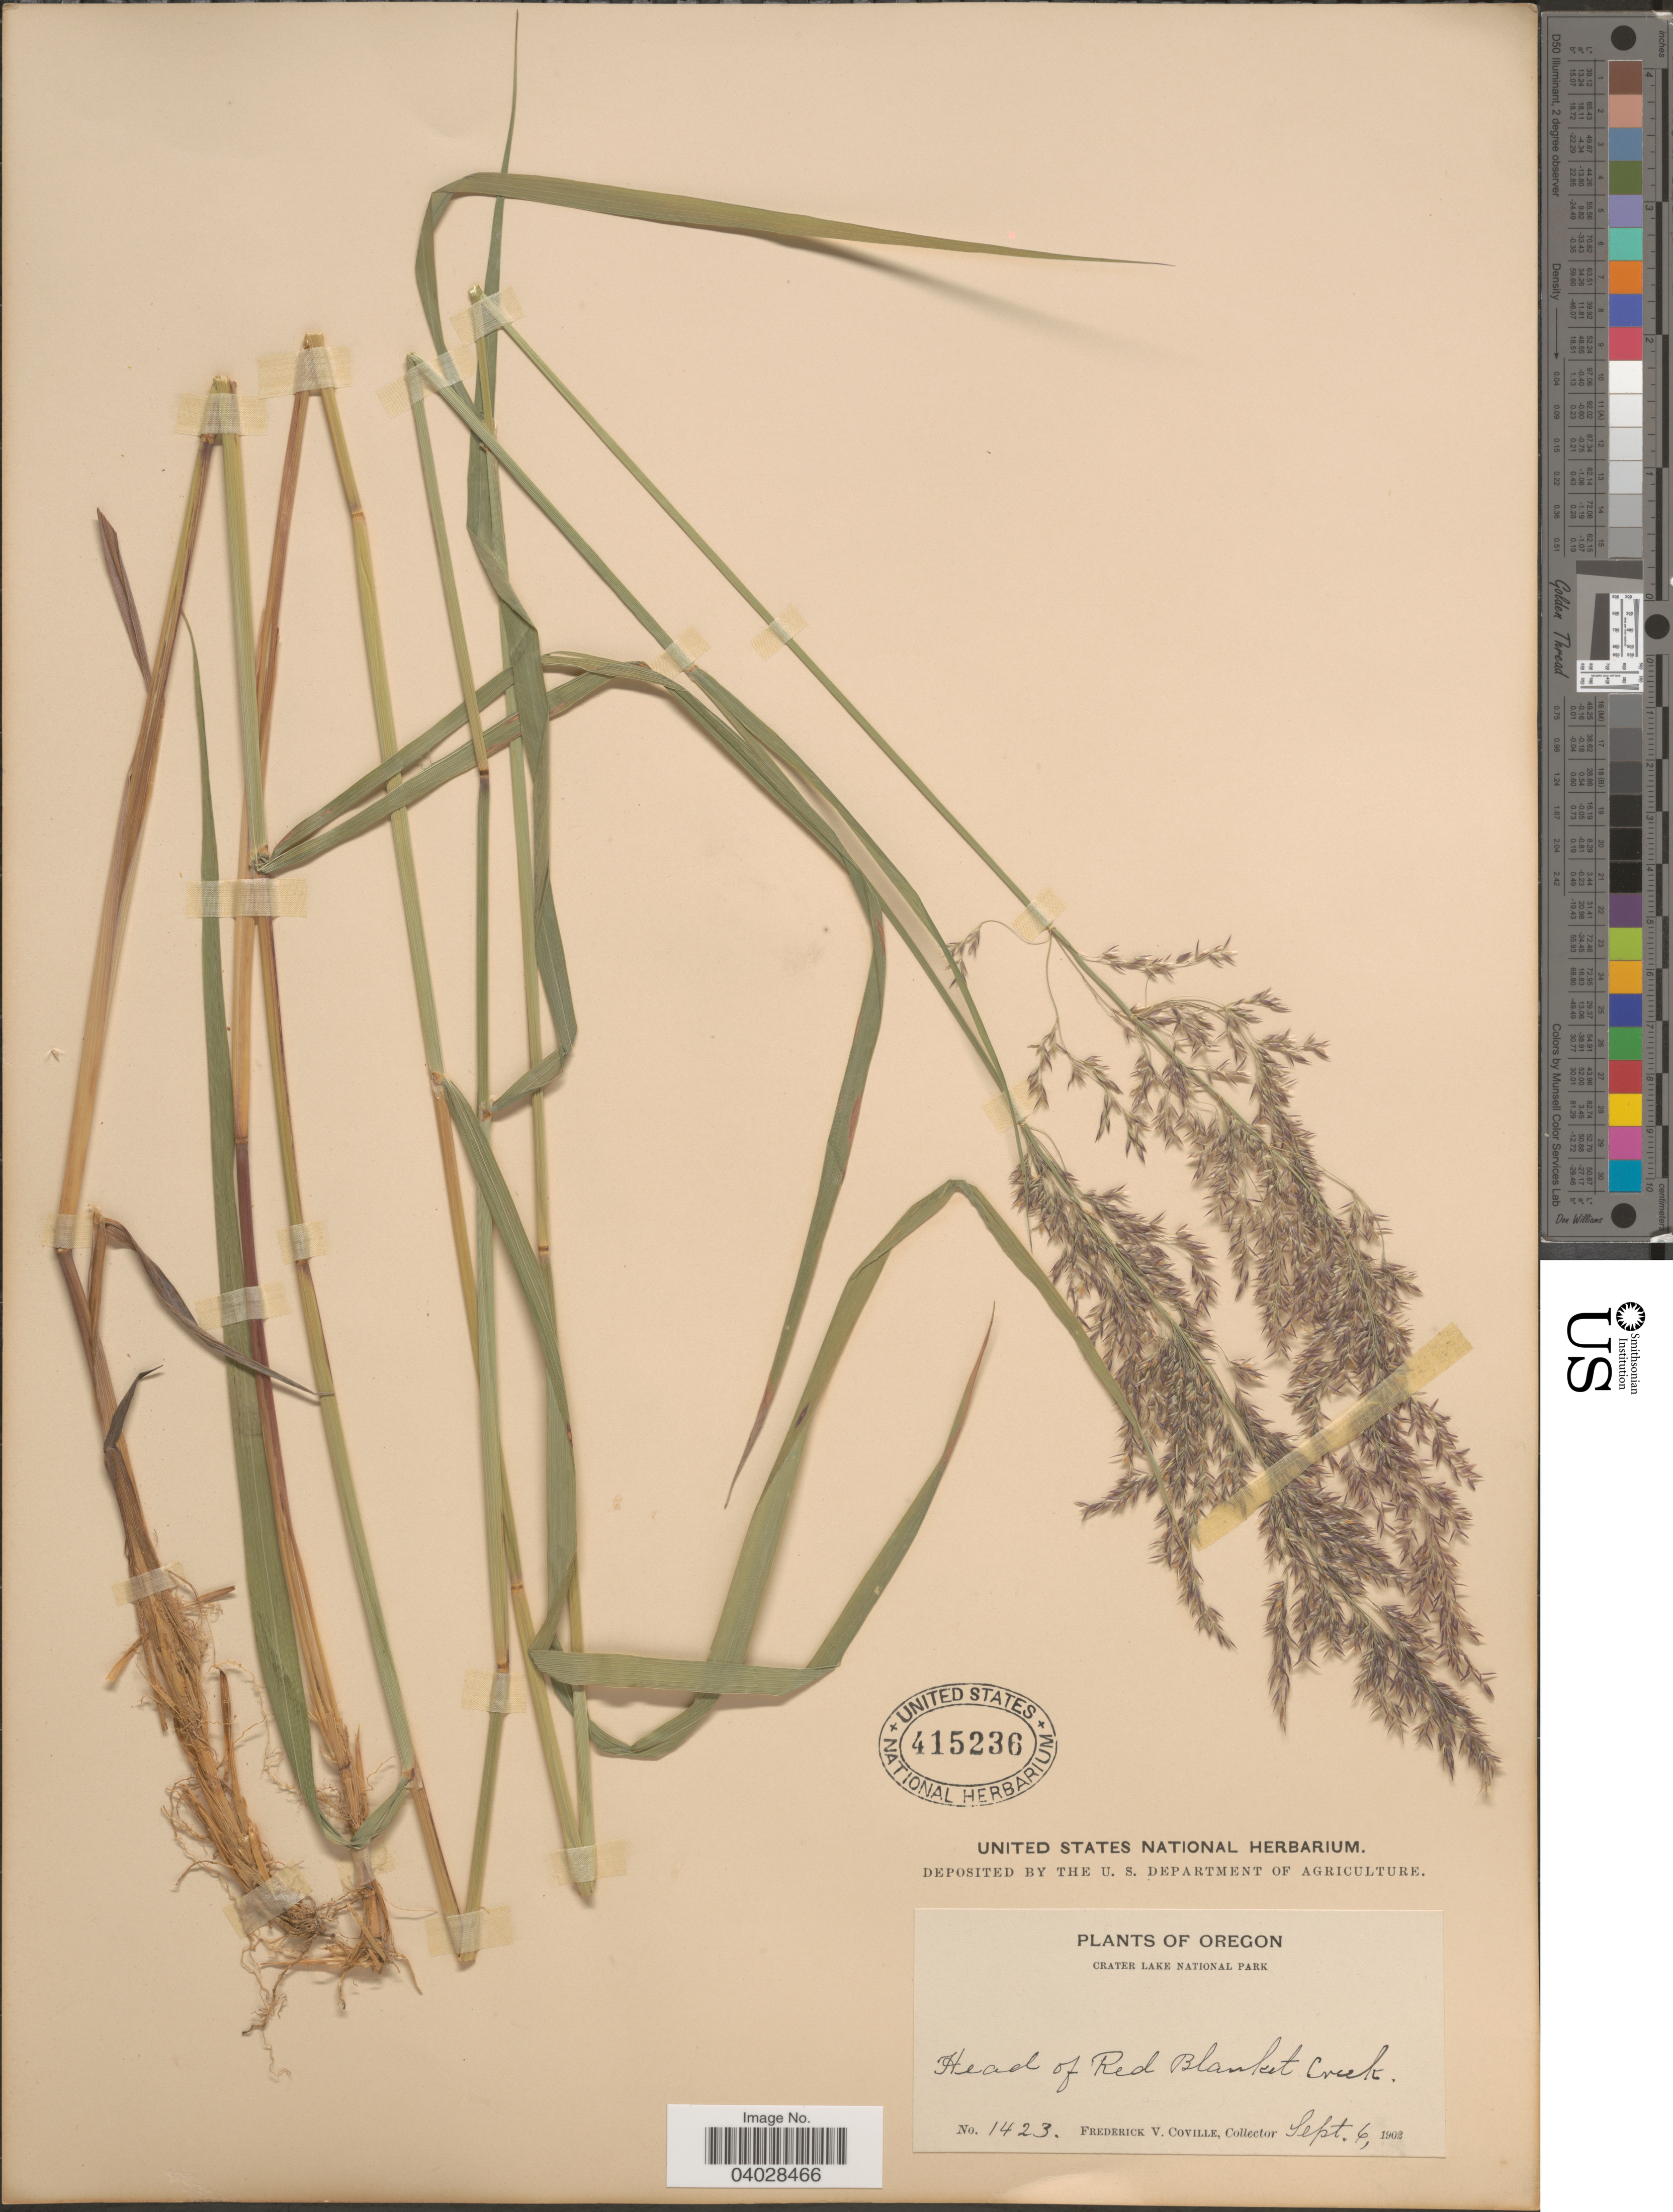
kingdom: Plantae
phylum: Tracheophyta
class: Liliopsida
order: Poales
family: Poaceae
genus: Calamagrostis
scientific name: Calamagrostis canadensis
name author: (Michx.) P. Beauv.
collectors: F. V. Coville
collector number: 1423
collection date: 1902-09-06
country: United States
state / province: Oregon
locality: Crater Lake National Park. Head of Red Blanket Creek.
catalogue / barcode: US 415236